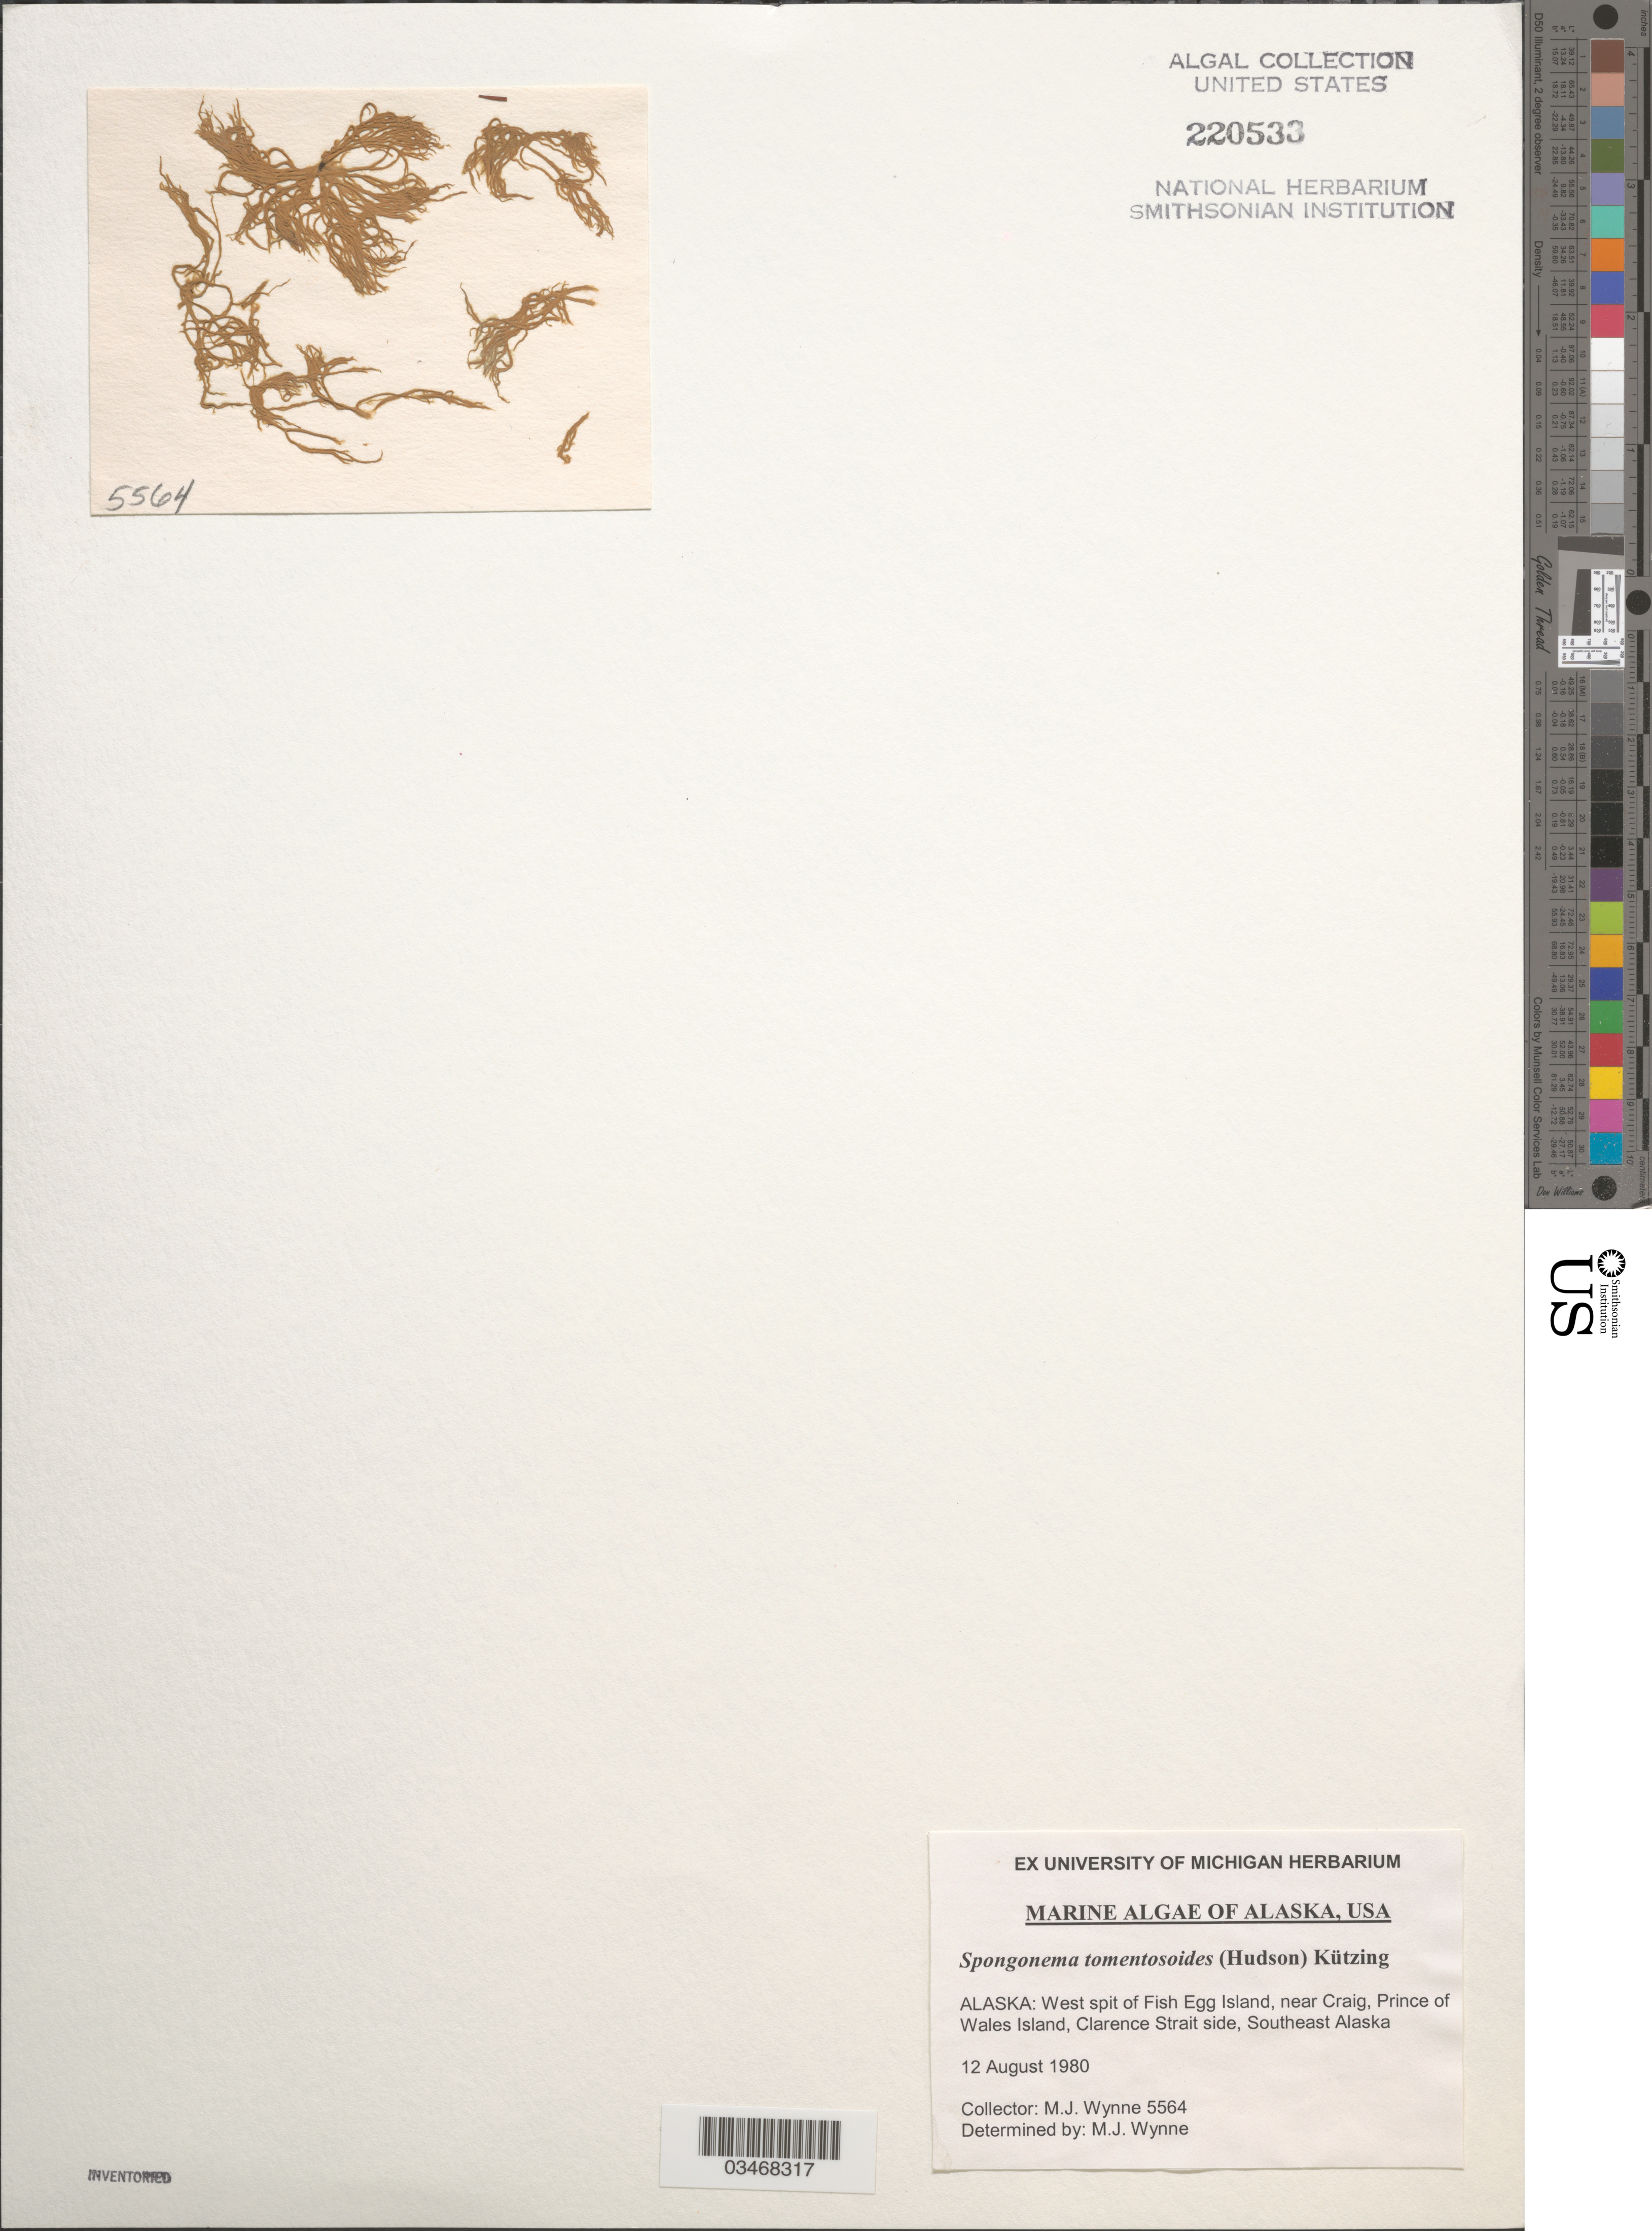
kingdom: Chromista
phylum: Ochrophyta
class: Phaeophyceae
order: Ectocarpales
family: Ectocarpaceae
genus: Spongonema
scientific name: Spongonema tomentosum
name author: (Huds.) Kütz.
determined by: Wynne, M. J.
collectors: M.J. Wynne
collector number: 5564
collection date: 1980-08-12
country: United States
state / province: Alaska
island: Prince of Wales Island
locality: West spit of Fish Egg Island, near Craig, Southeast Alaska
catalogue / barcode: US 220533